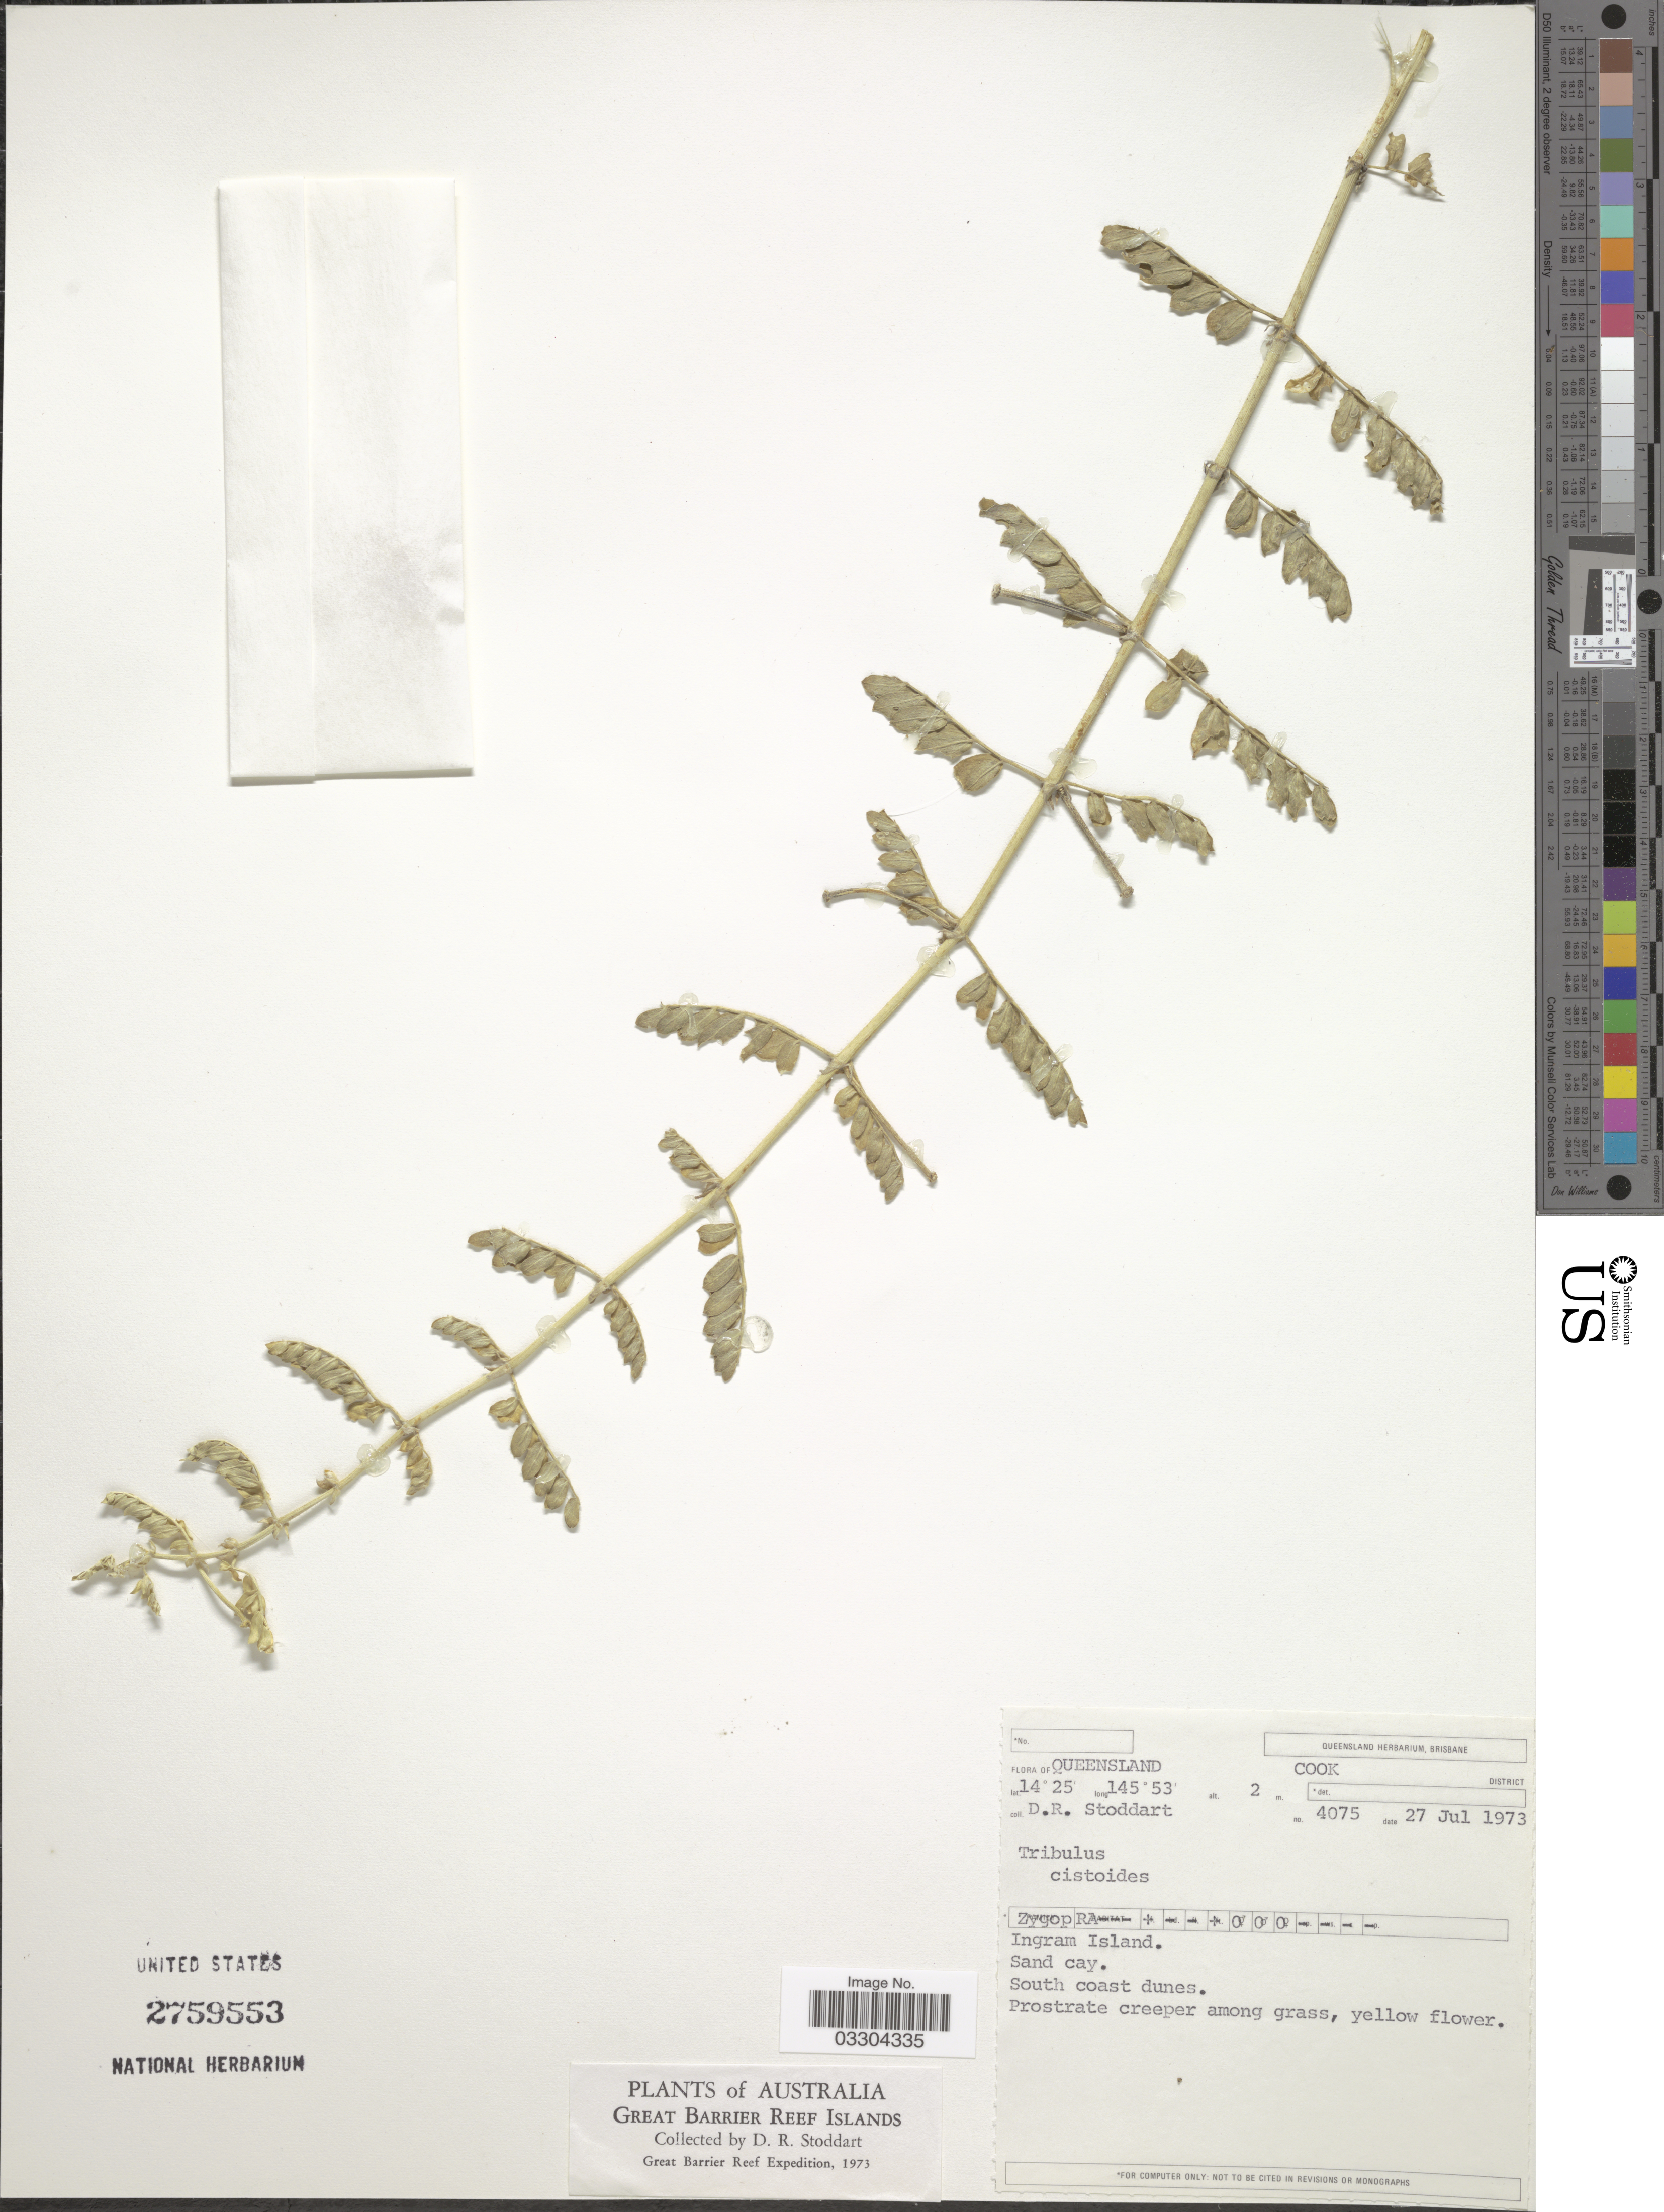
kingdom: Plantae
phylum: Tracheophyta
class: Magnoliopsida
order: Zygophyllales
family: Zygophyllaceae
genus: Tribulus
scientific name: Tribulus cistoides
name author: L.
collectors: D. R. Stoddart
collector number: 4075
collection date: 1973-07-27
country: Australia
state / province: Queensland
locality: Cook District. Ingram Island.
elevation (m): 2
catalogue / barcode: US 2759553